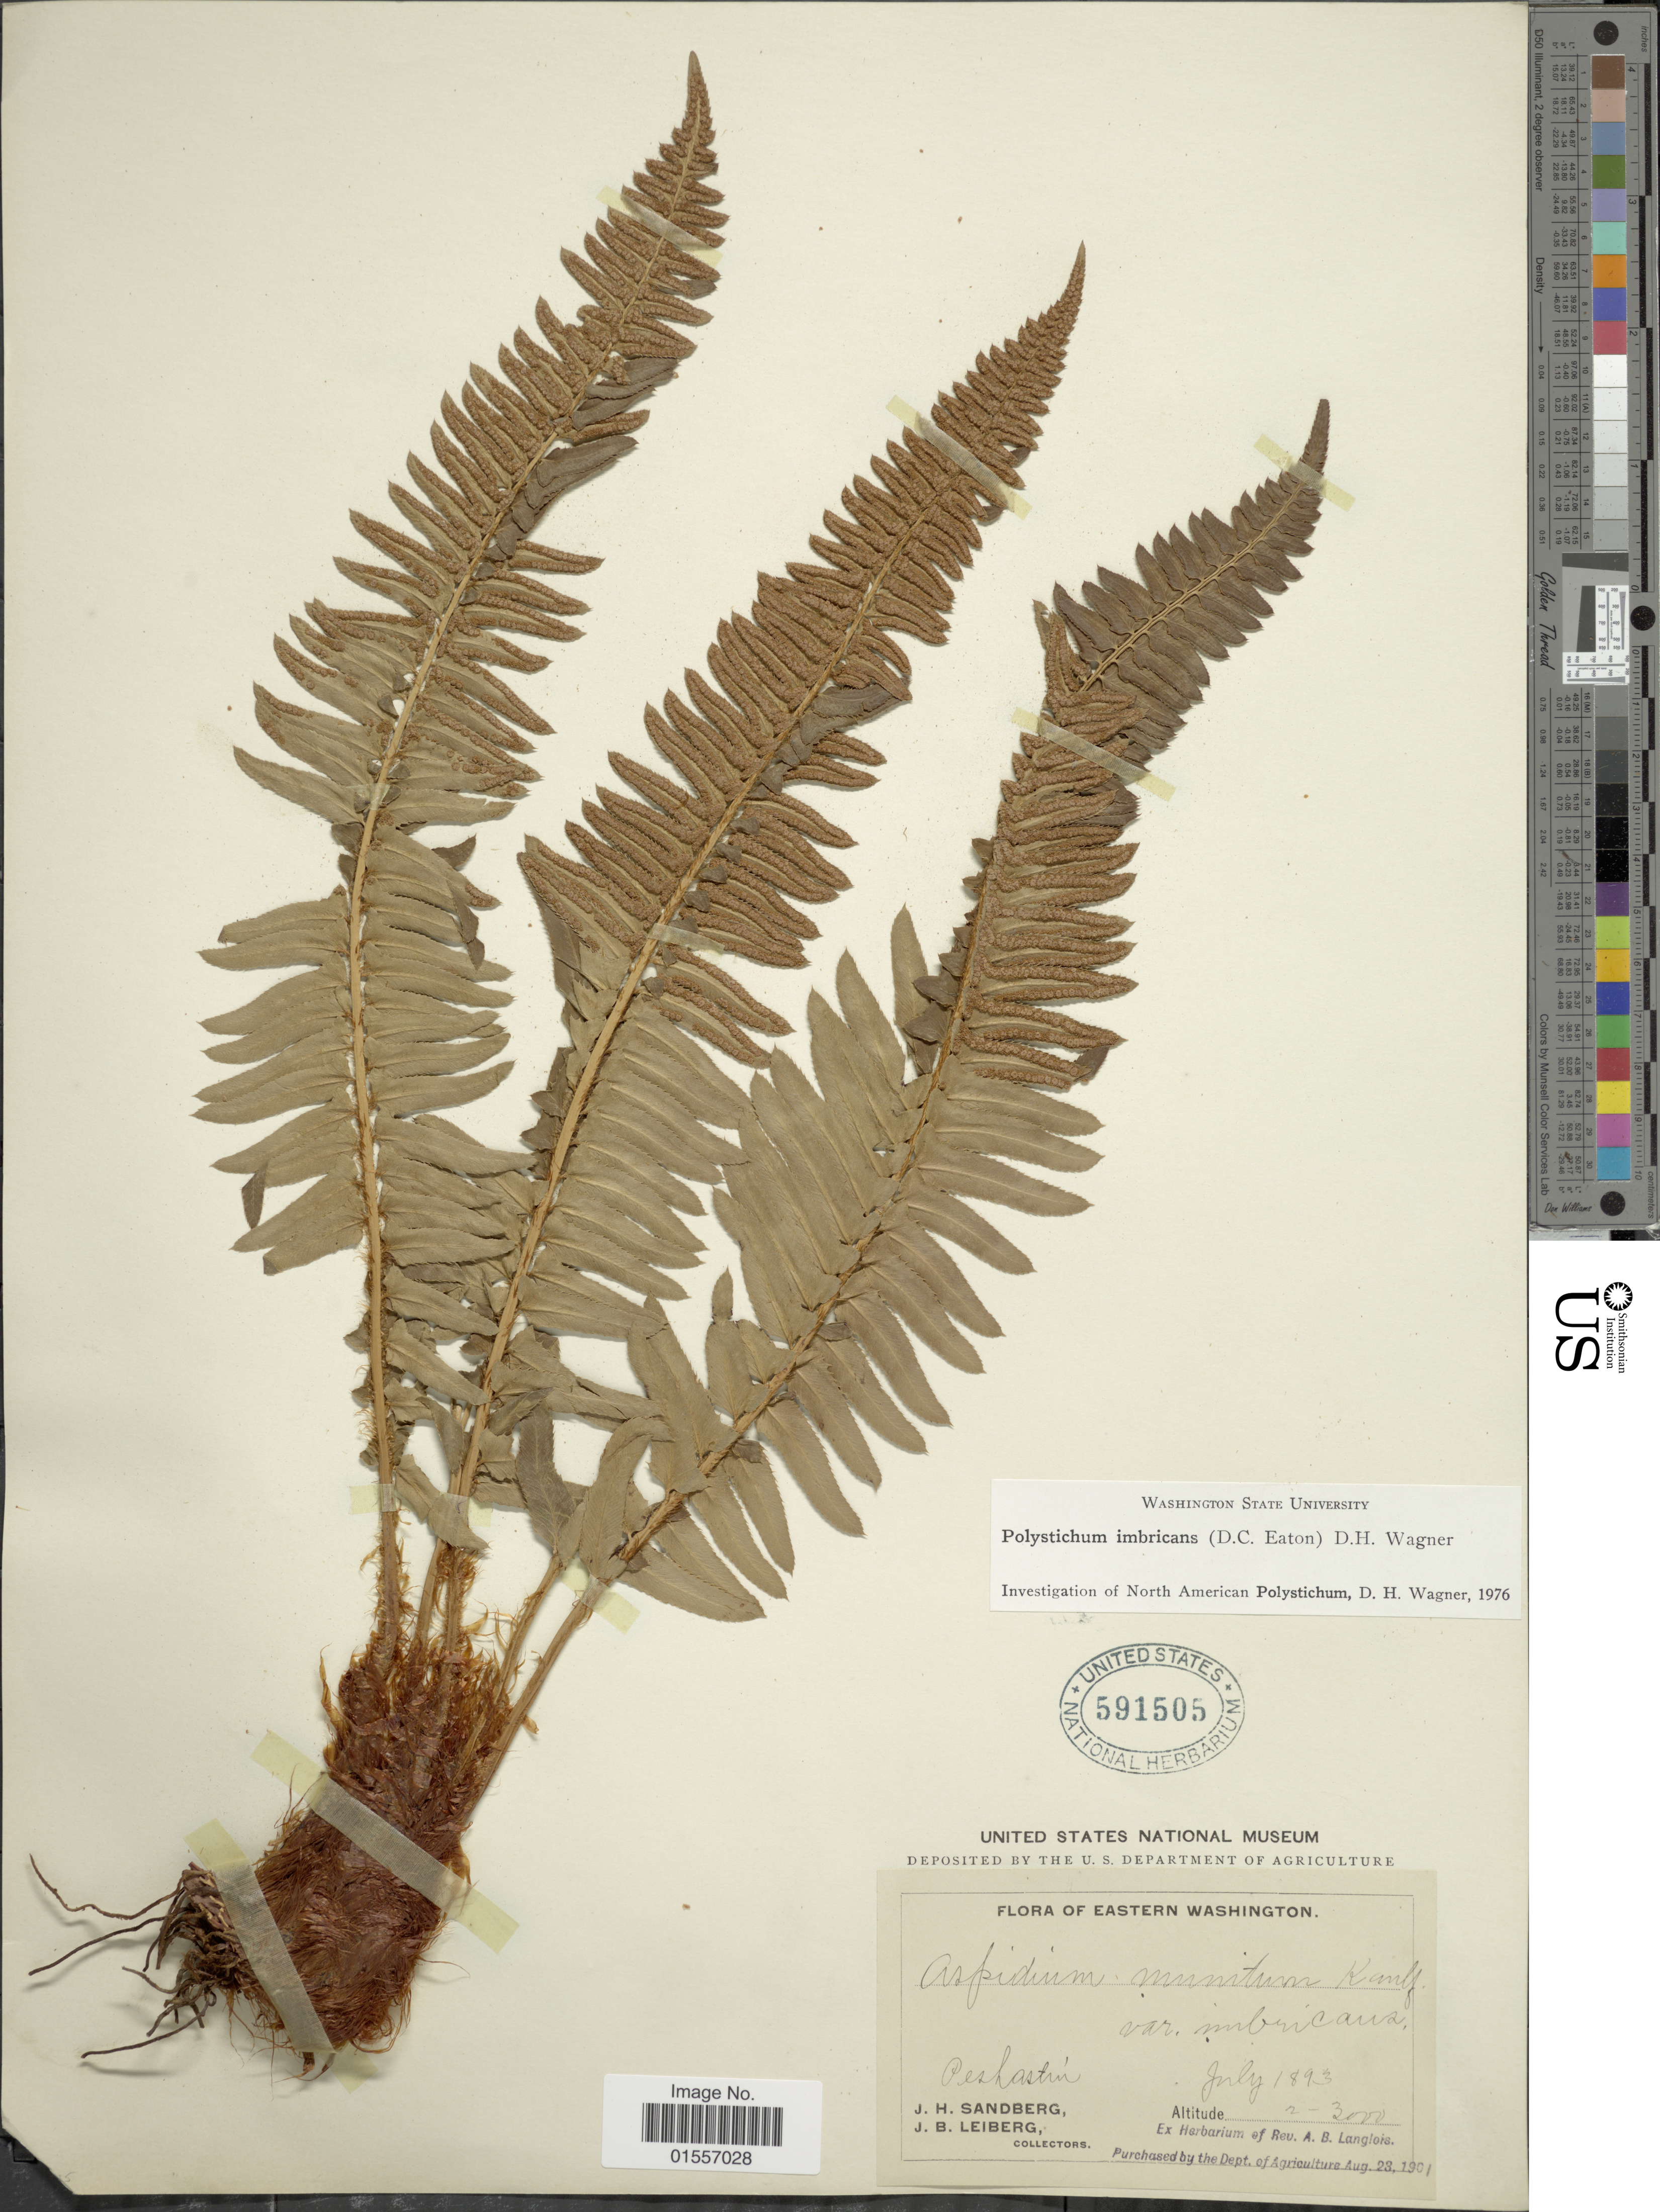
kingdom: Plantae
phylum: Tracheophyta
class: Polypodiopsida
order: Polypodiales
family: Dryopteridaceae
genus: Polystichum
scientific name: Polystichum imbricans subsp. imbricans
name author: (D.C. Eaton) D.H. Wagner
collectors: J. H. Sandberg & J. B. Leiberg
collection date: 1893-07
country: United States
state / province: Washington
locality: Eastern Washington, Peshastin.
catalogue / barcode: US 591505